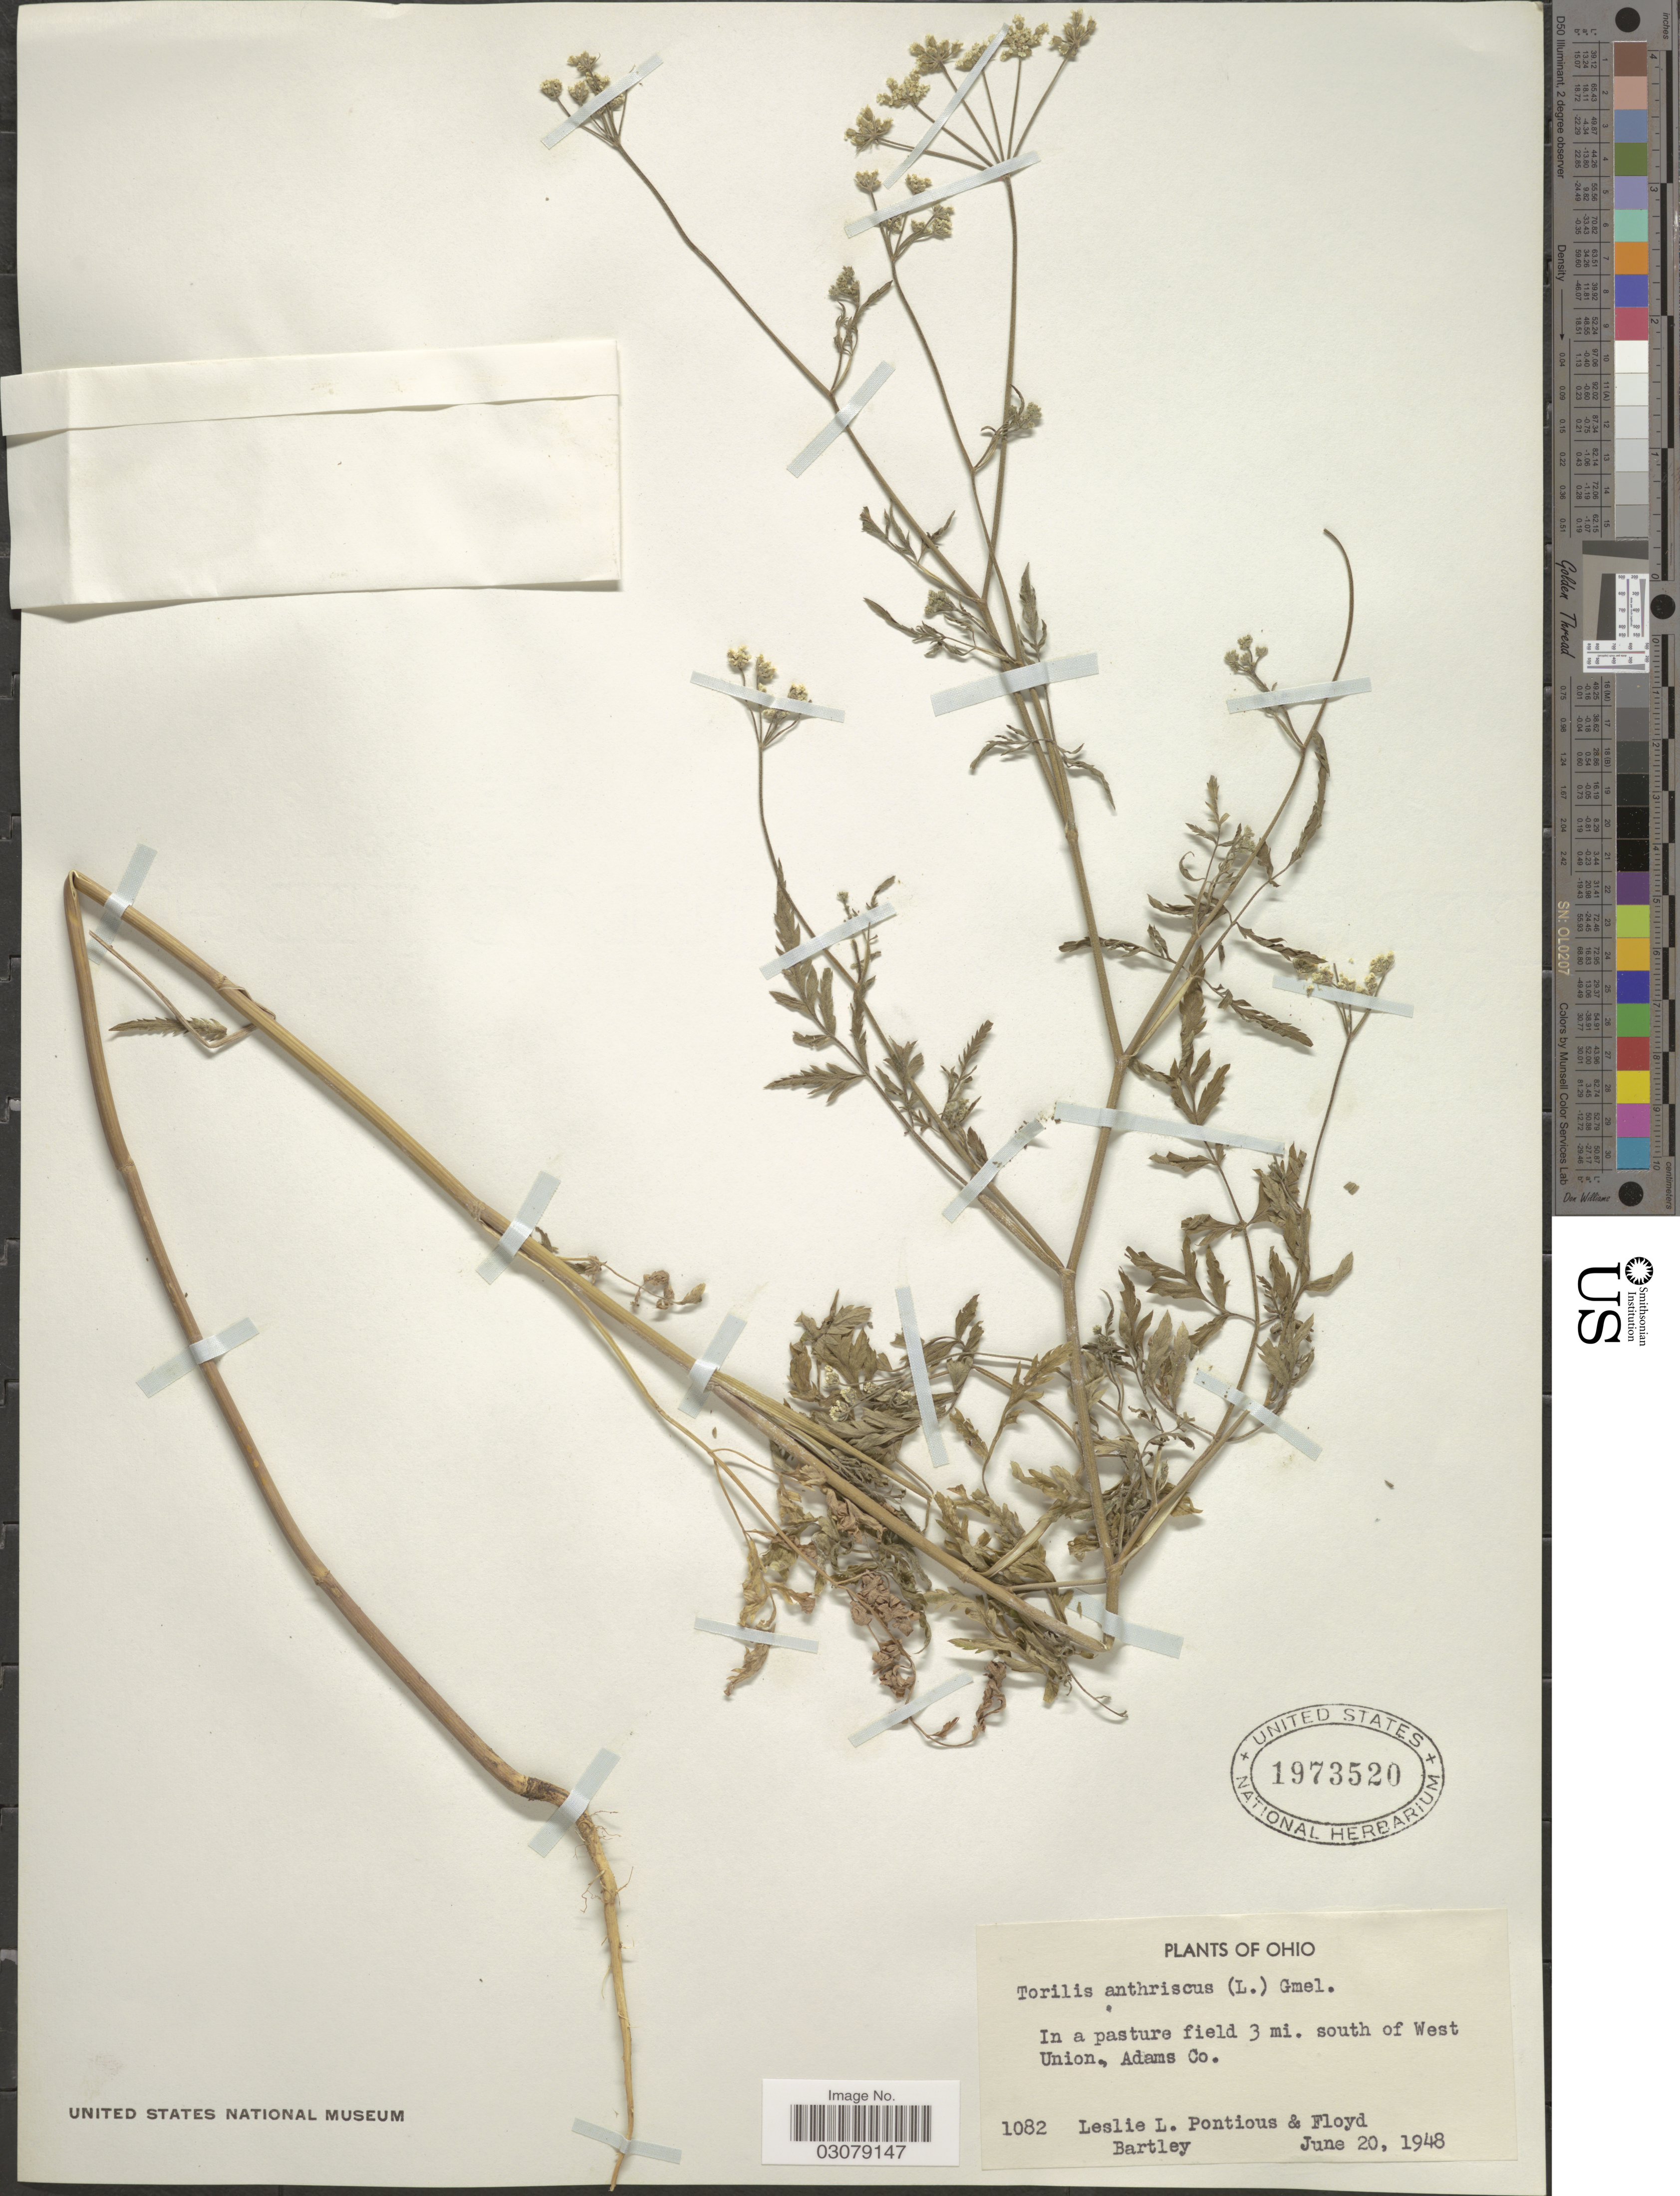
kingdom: Plantae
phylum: Tracheophyta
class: Magnoliopsida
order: Apiales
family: Apiaceae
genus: Torilis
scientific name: Torilis japonica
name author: (Houtt.) DC.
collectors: L. L. Pontious & F. Bartley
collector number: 1082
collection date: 1948-06-20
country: United States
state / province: Ohio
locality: In a pasture field 3 mi. south of West Union, Adams Co.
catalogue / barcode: US 1973520